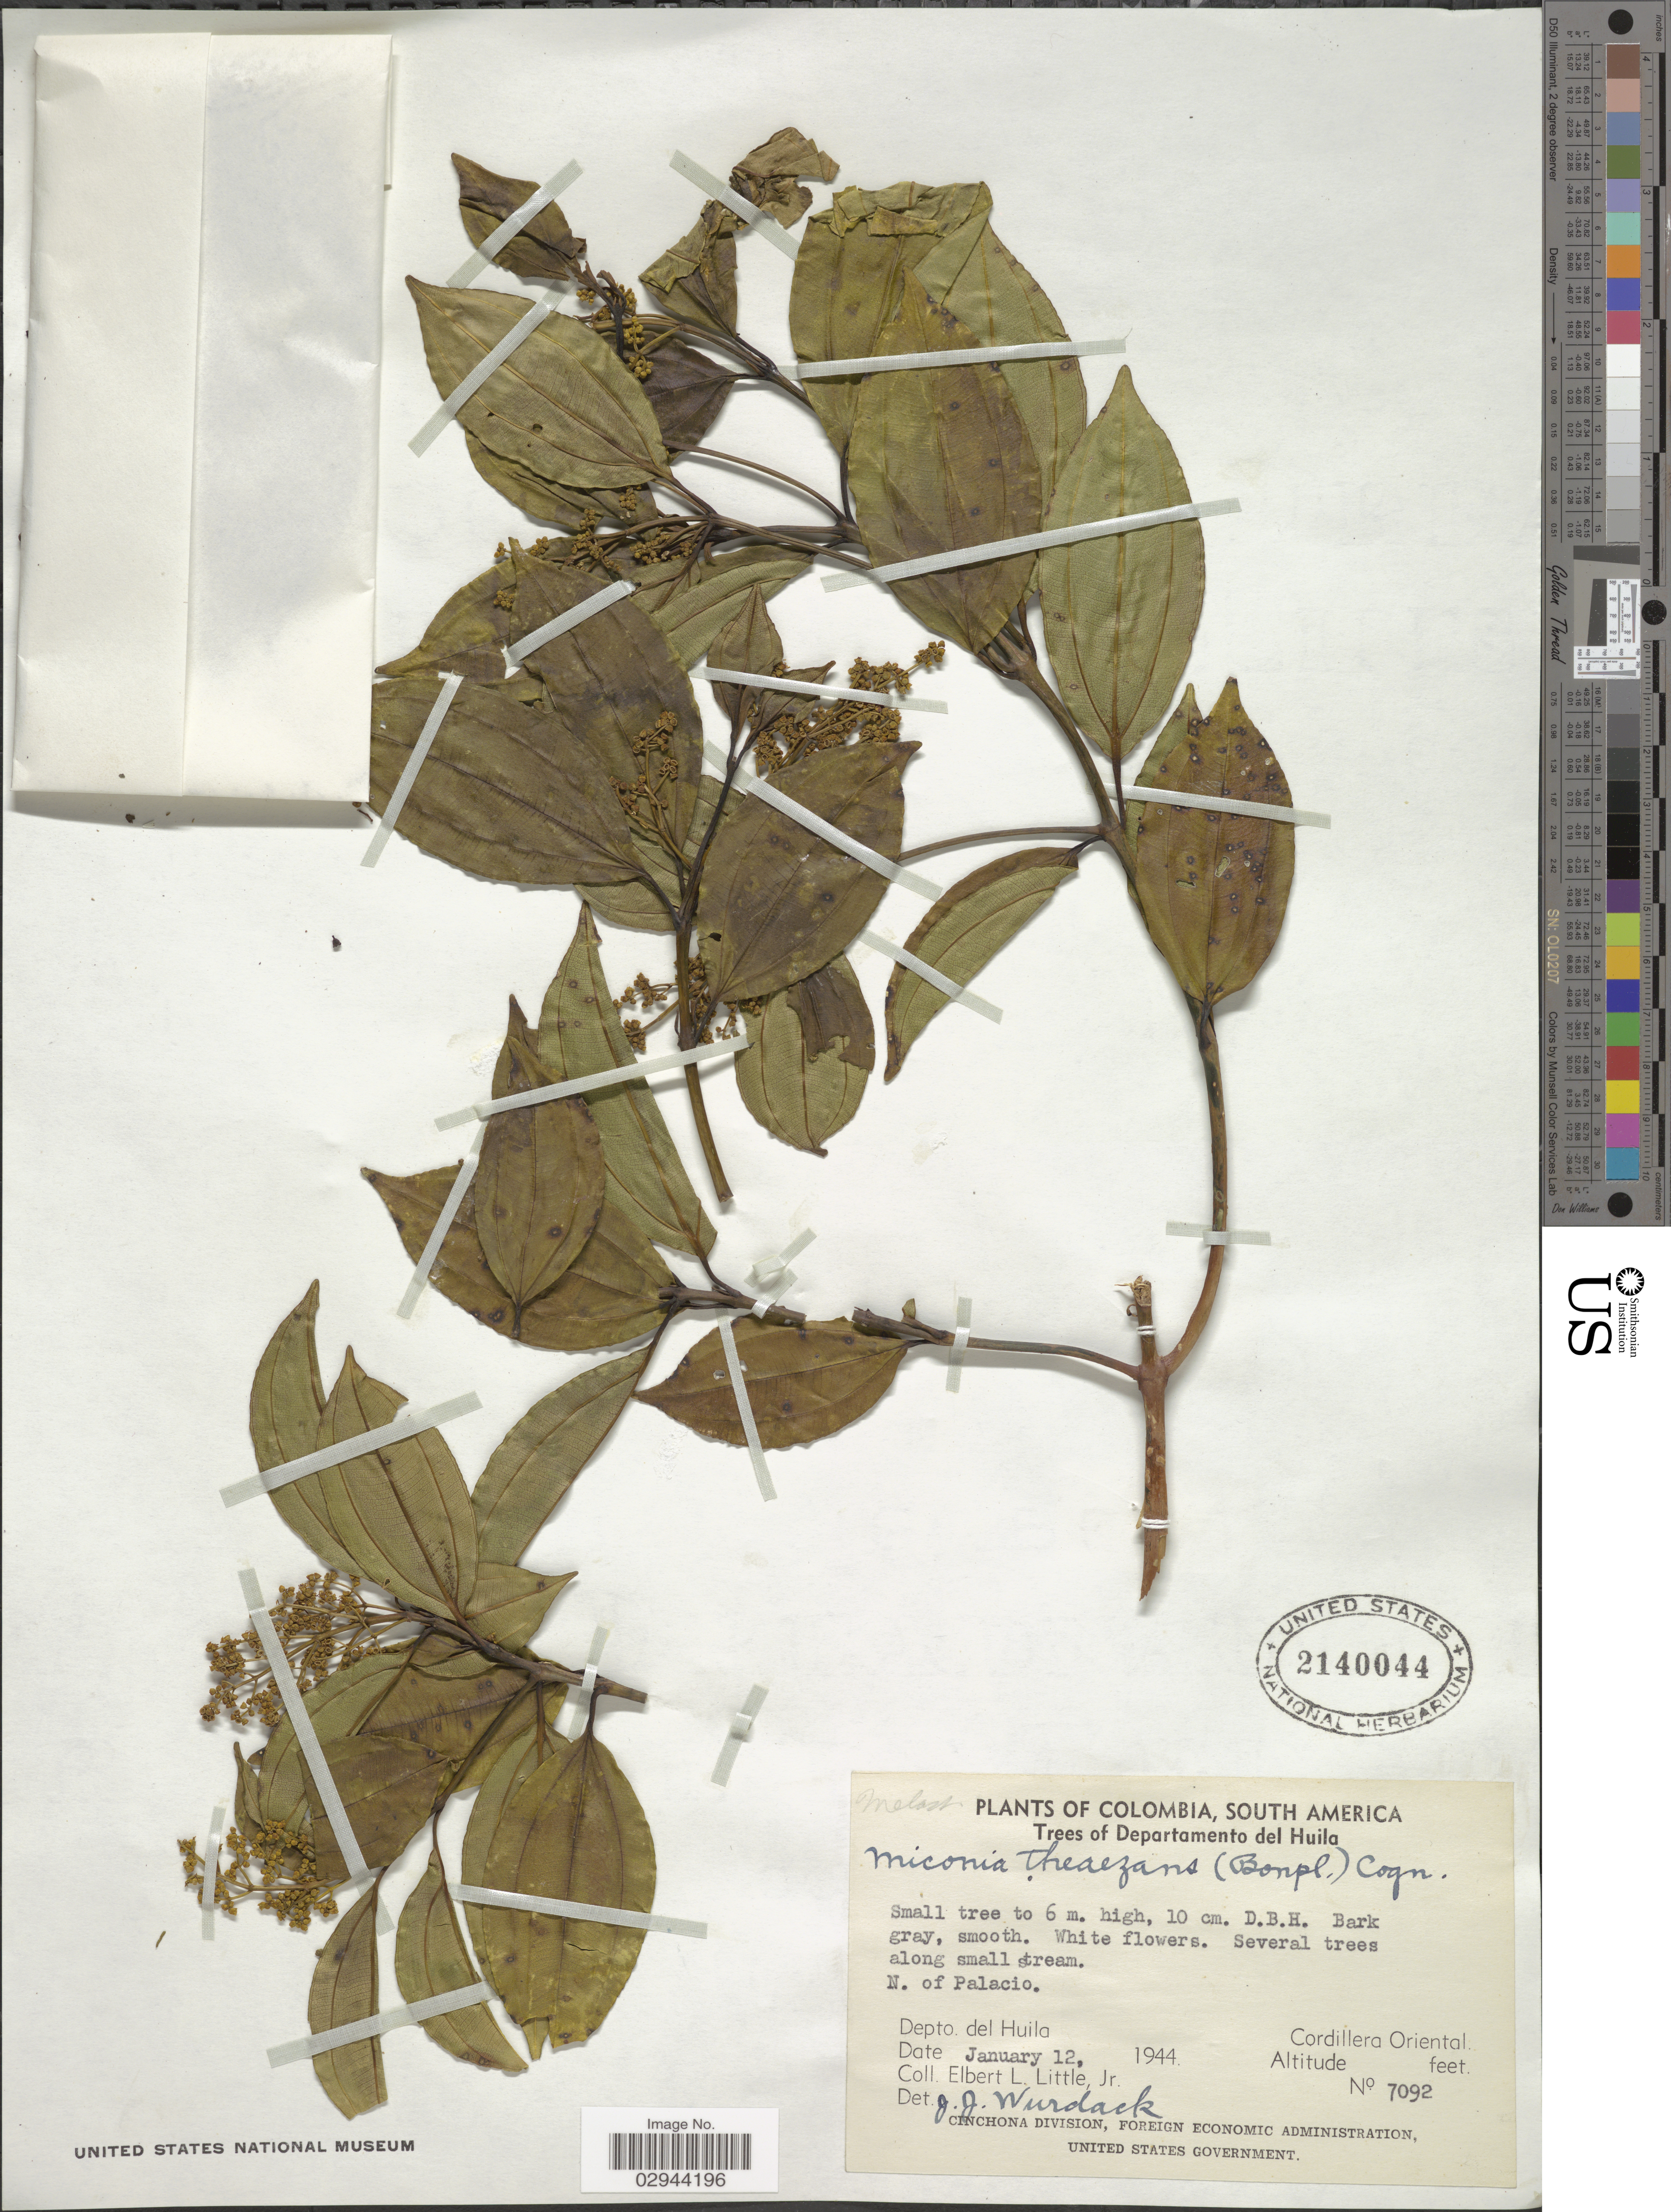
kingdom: Plantae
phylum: Tracheophyta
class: Magnoliopsida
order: Myrtales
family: Melastomataceae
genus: Miconia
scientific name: Miconia theizans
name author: (Bonpl.) Cogn.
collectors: E. L. Little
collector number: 7092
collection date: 1944-01-12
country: Colombia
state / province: Huila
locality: Departamento del Huila, N. of Palacio, Cordillera Oriental.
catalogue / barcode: US 2140044